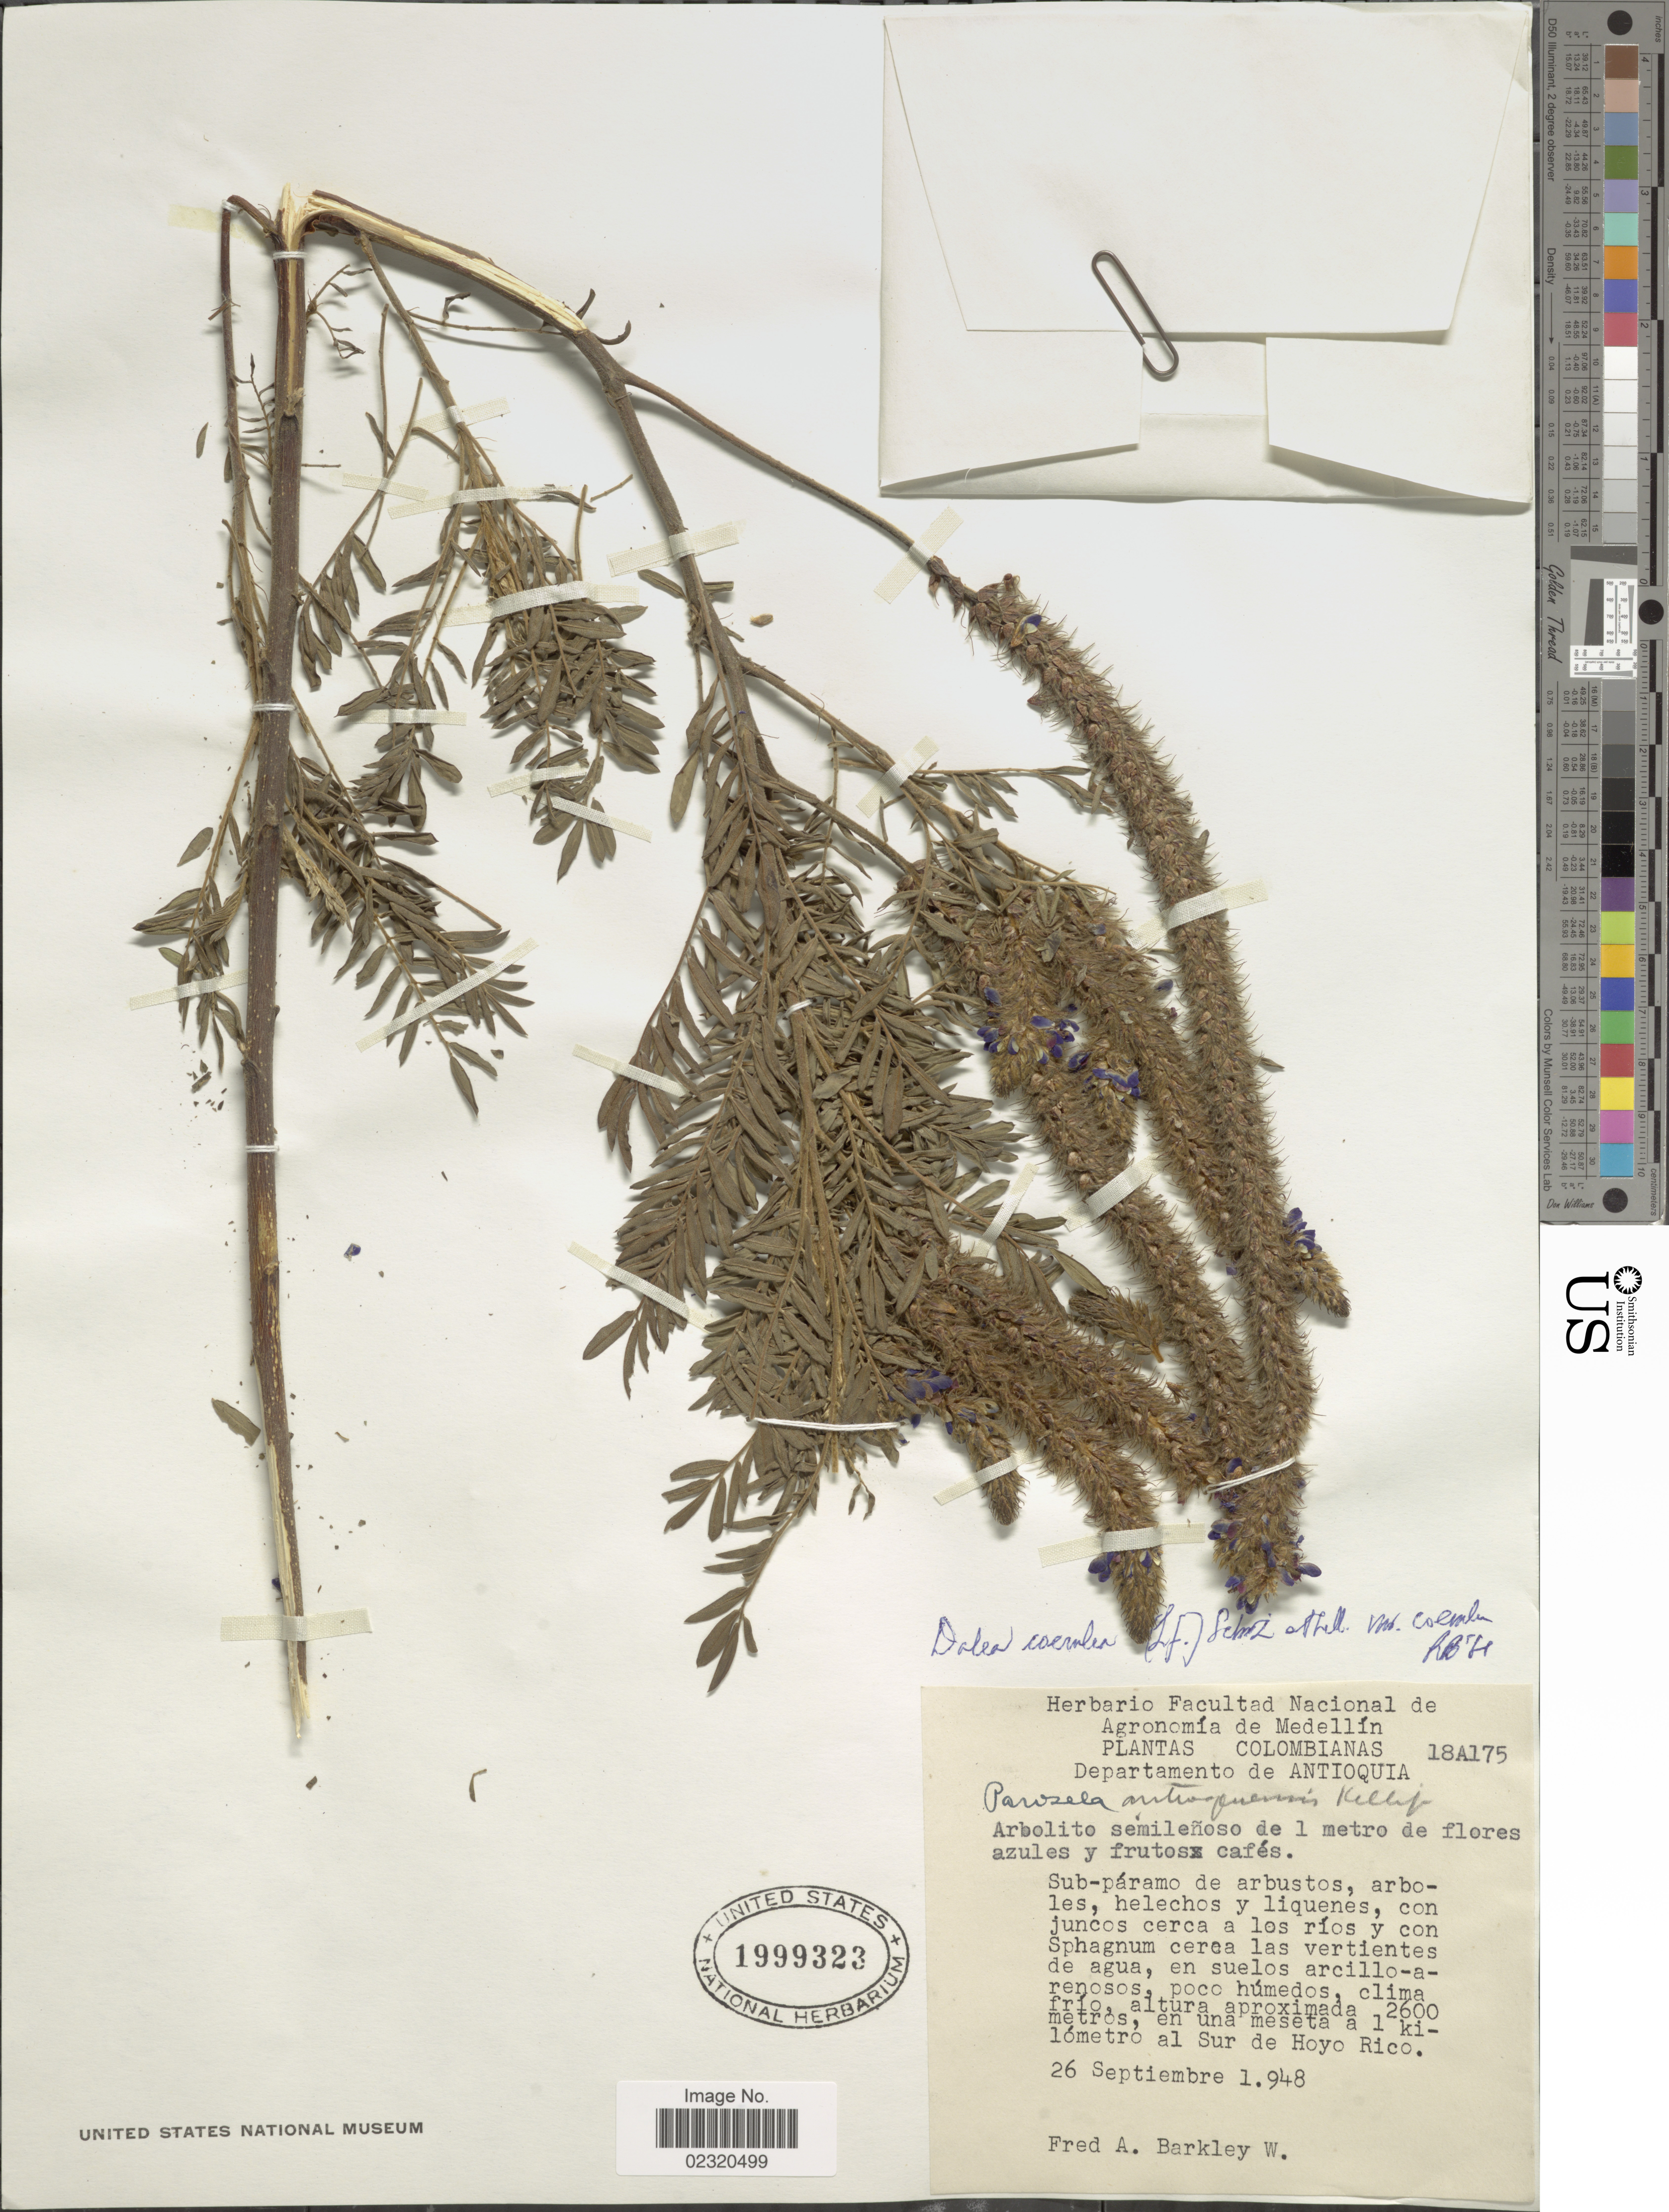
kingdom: Plantae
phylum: Tracheophyta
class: Magnoliopsida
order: Fabales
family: Fabaceae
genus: Dalea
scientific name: Dalea coerulea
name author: (L. f.) Schinz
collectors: F. A. Barkley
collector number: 18A175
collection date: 1948-09-26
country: Colombia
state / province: Antioquia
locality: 1 kilometro al Sur de Hoyo Rico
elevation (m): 2600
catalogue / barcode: US 1999323